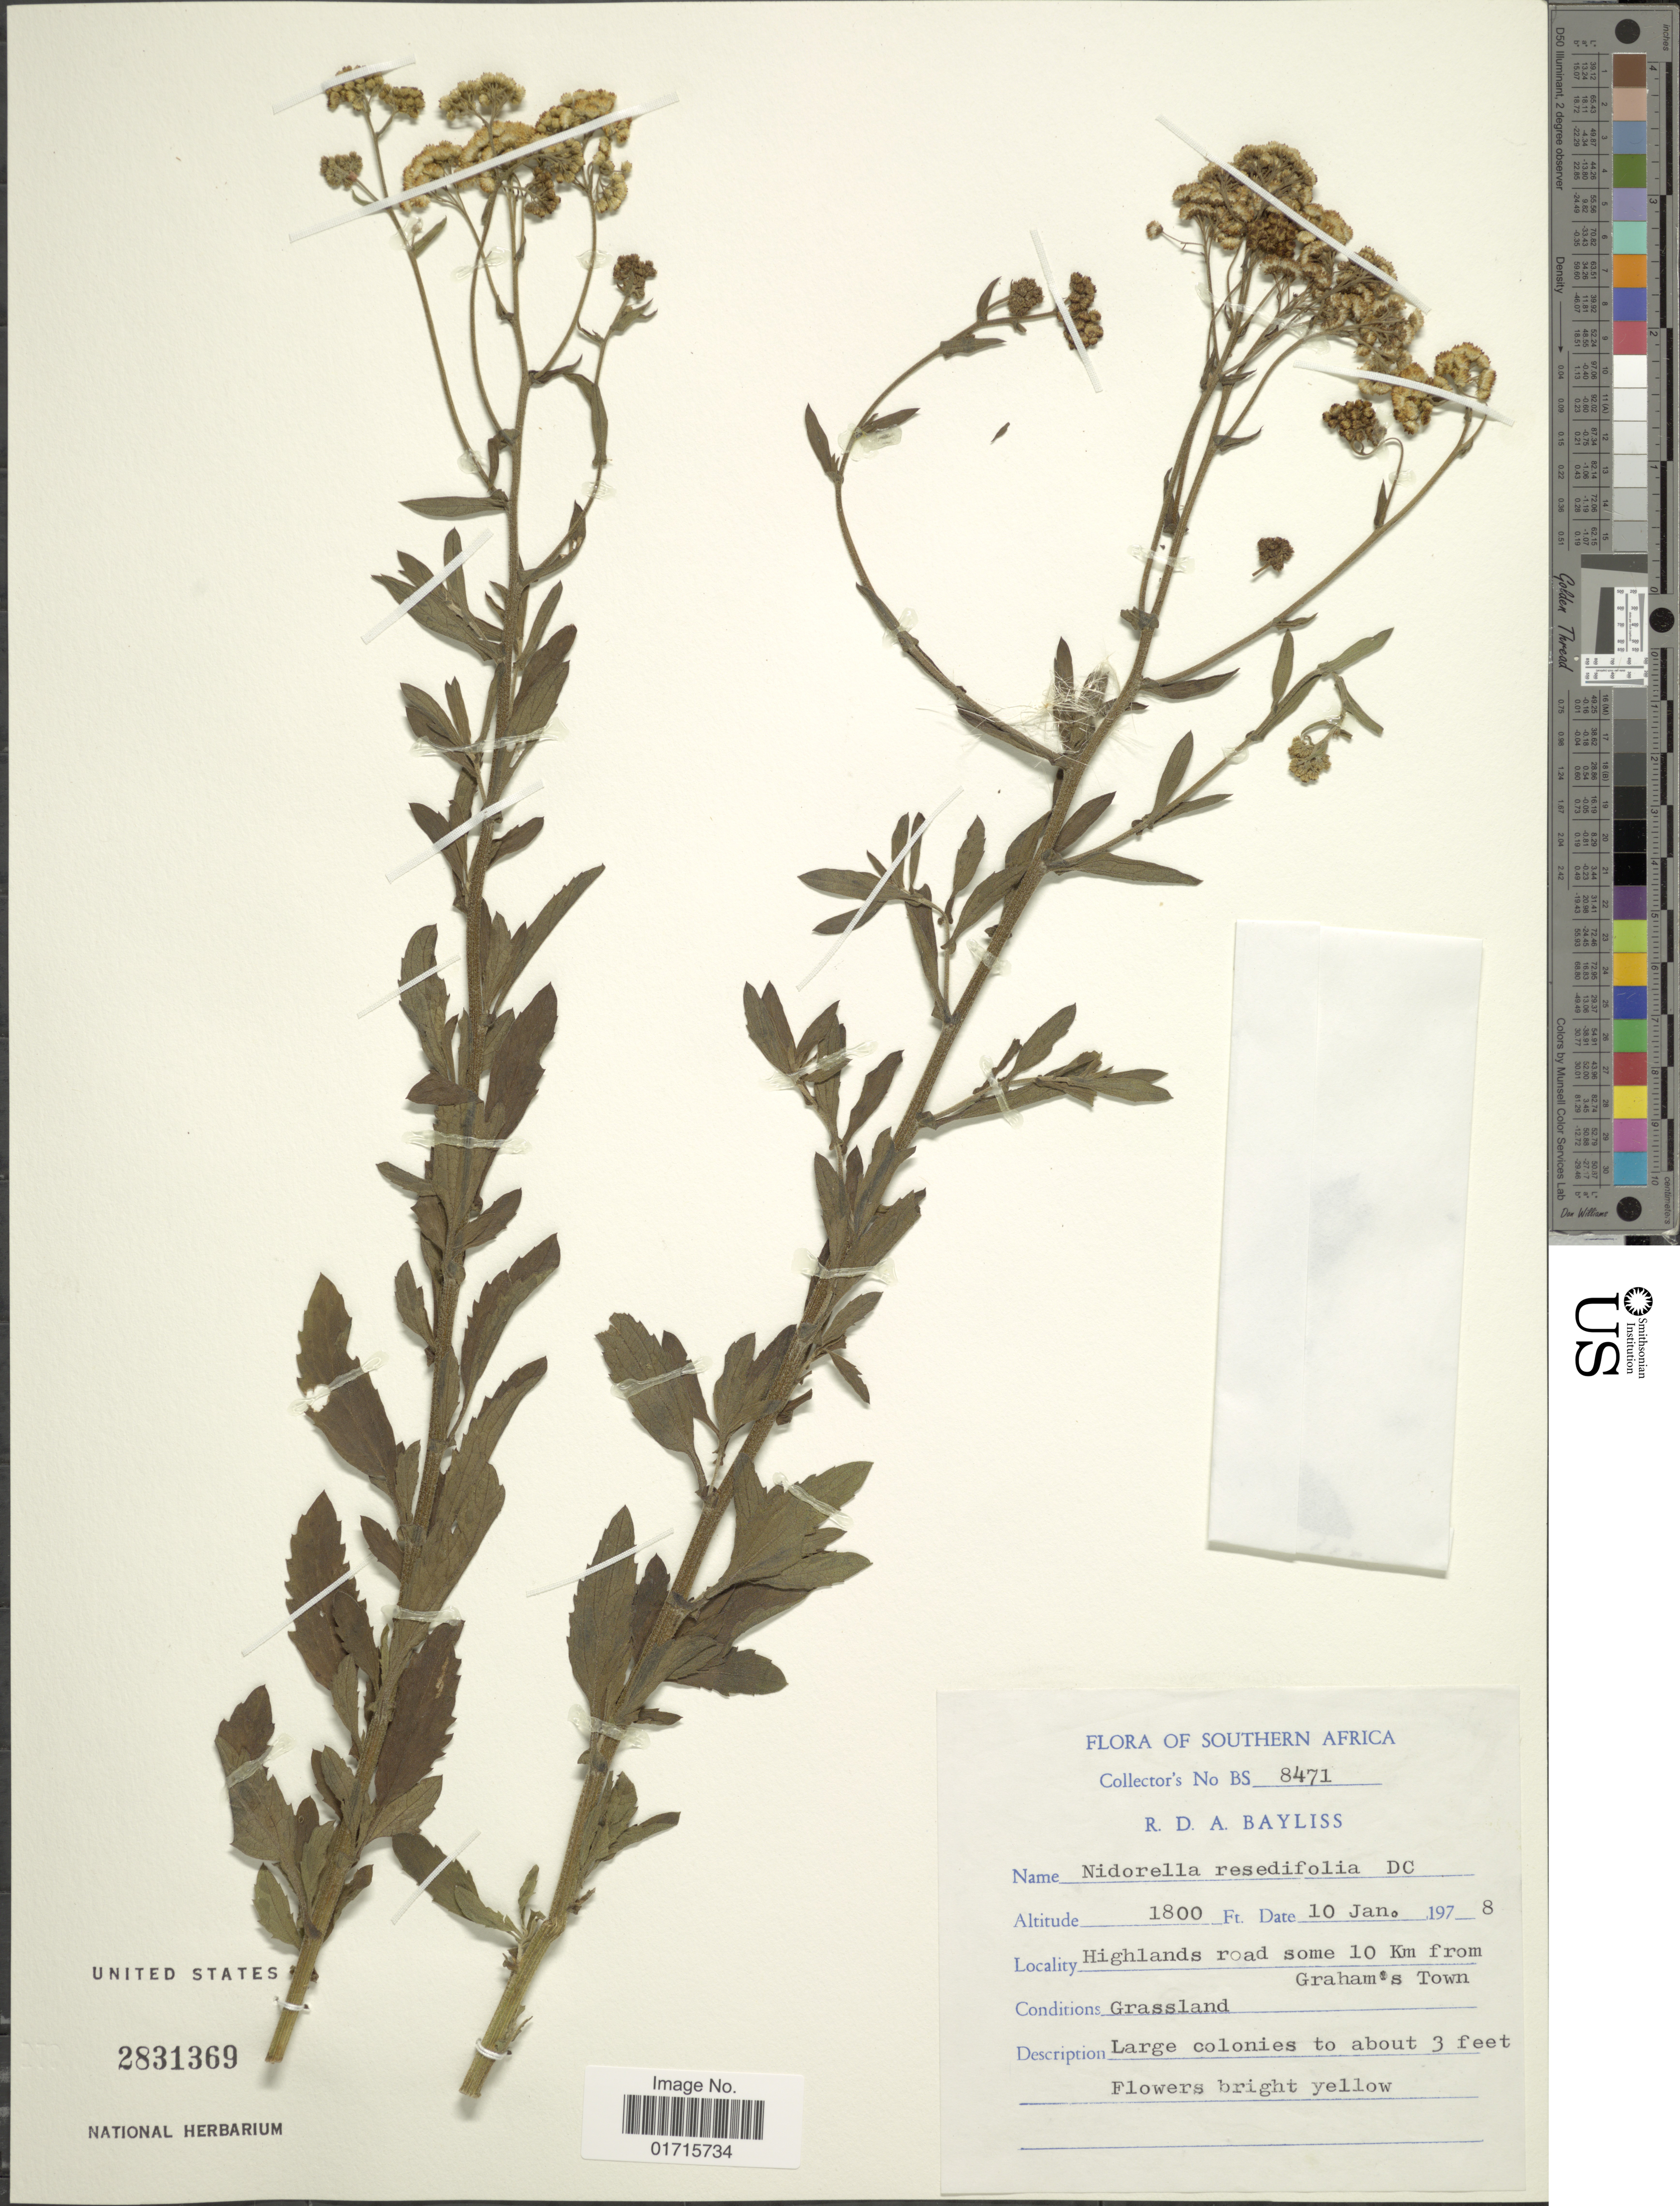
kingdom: Plantae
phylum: Tracheophyta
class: Magnoliopsida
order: Asterales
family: Asteraceae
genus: Nidorella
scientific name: Nidorella resedifolia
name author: DC.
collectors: R. Bayliss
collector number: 8471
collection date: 1978-01-10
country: South Africa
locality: Southern Africa. Highlands road some 10 Km from Graham's Town. Grassland.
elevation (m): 549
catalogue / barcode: US 2831369